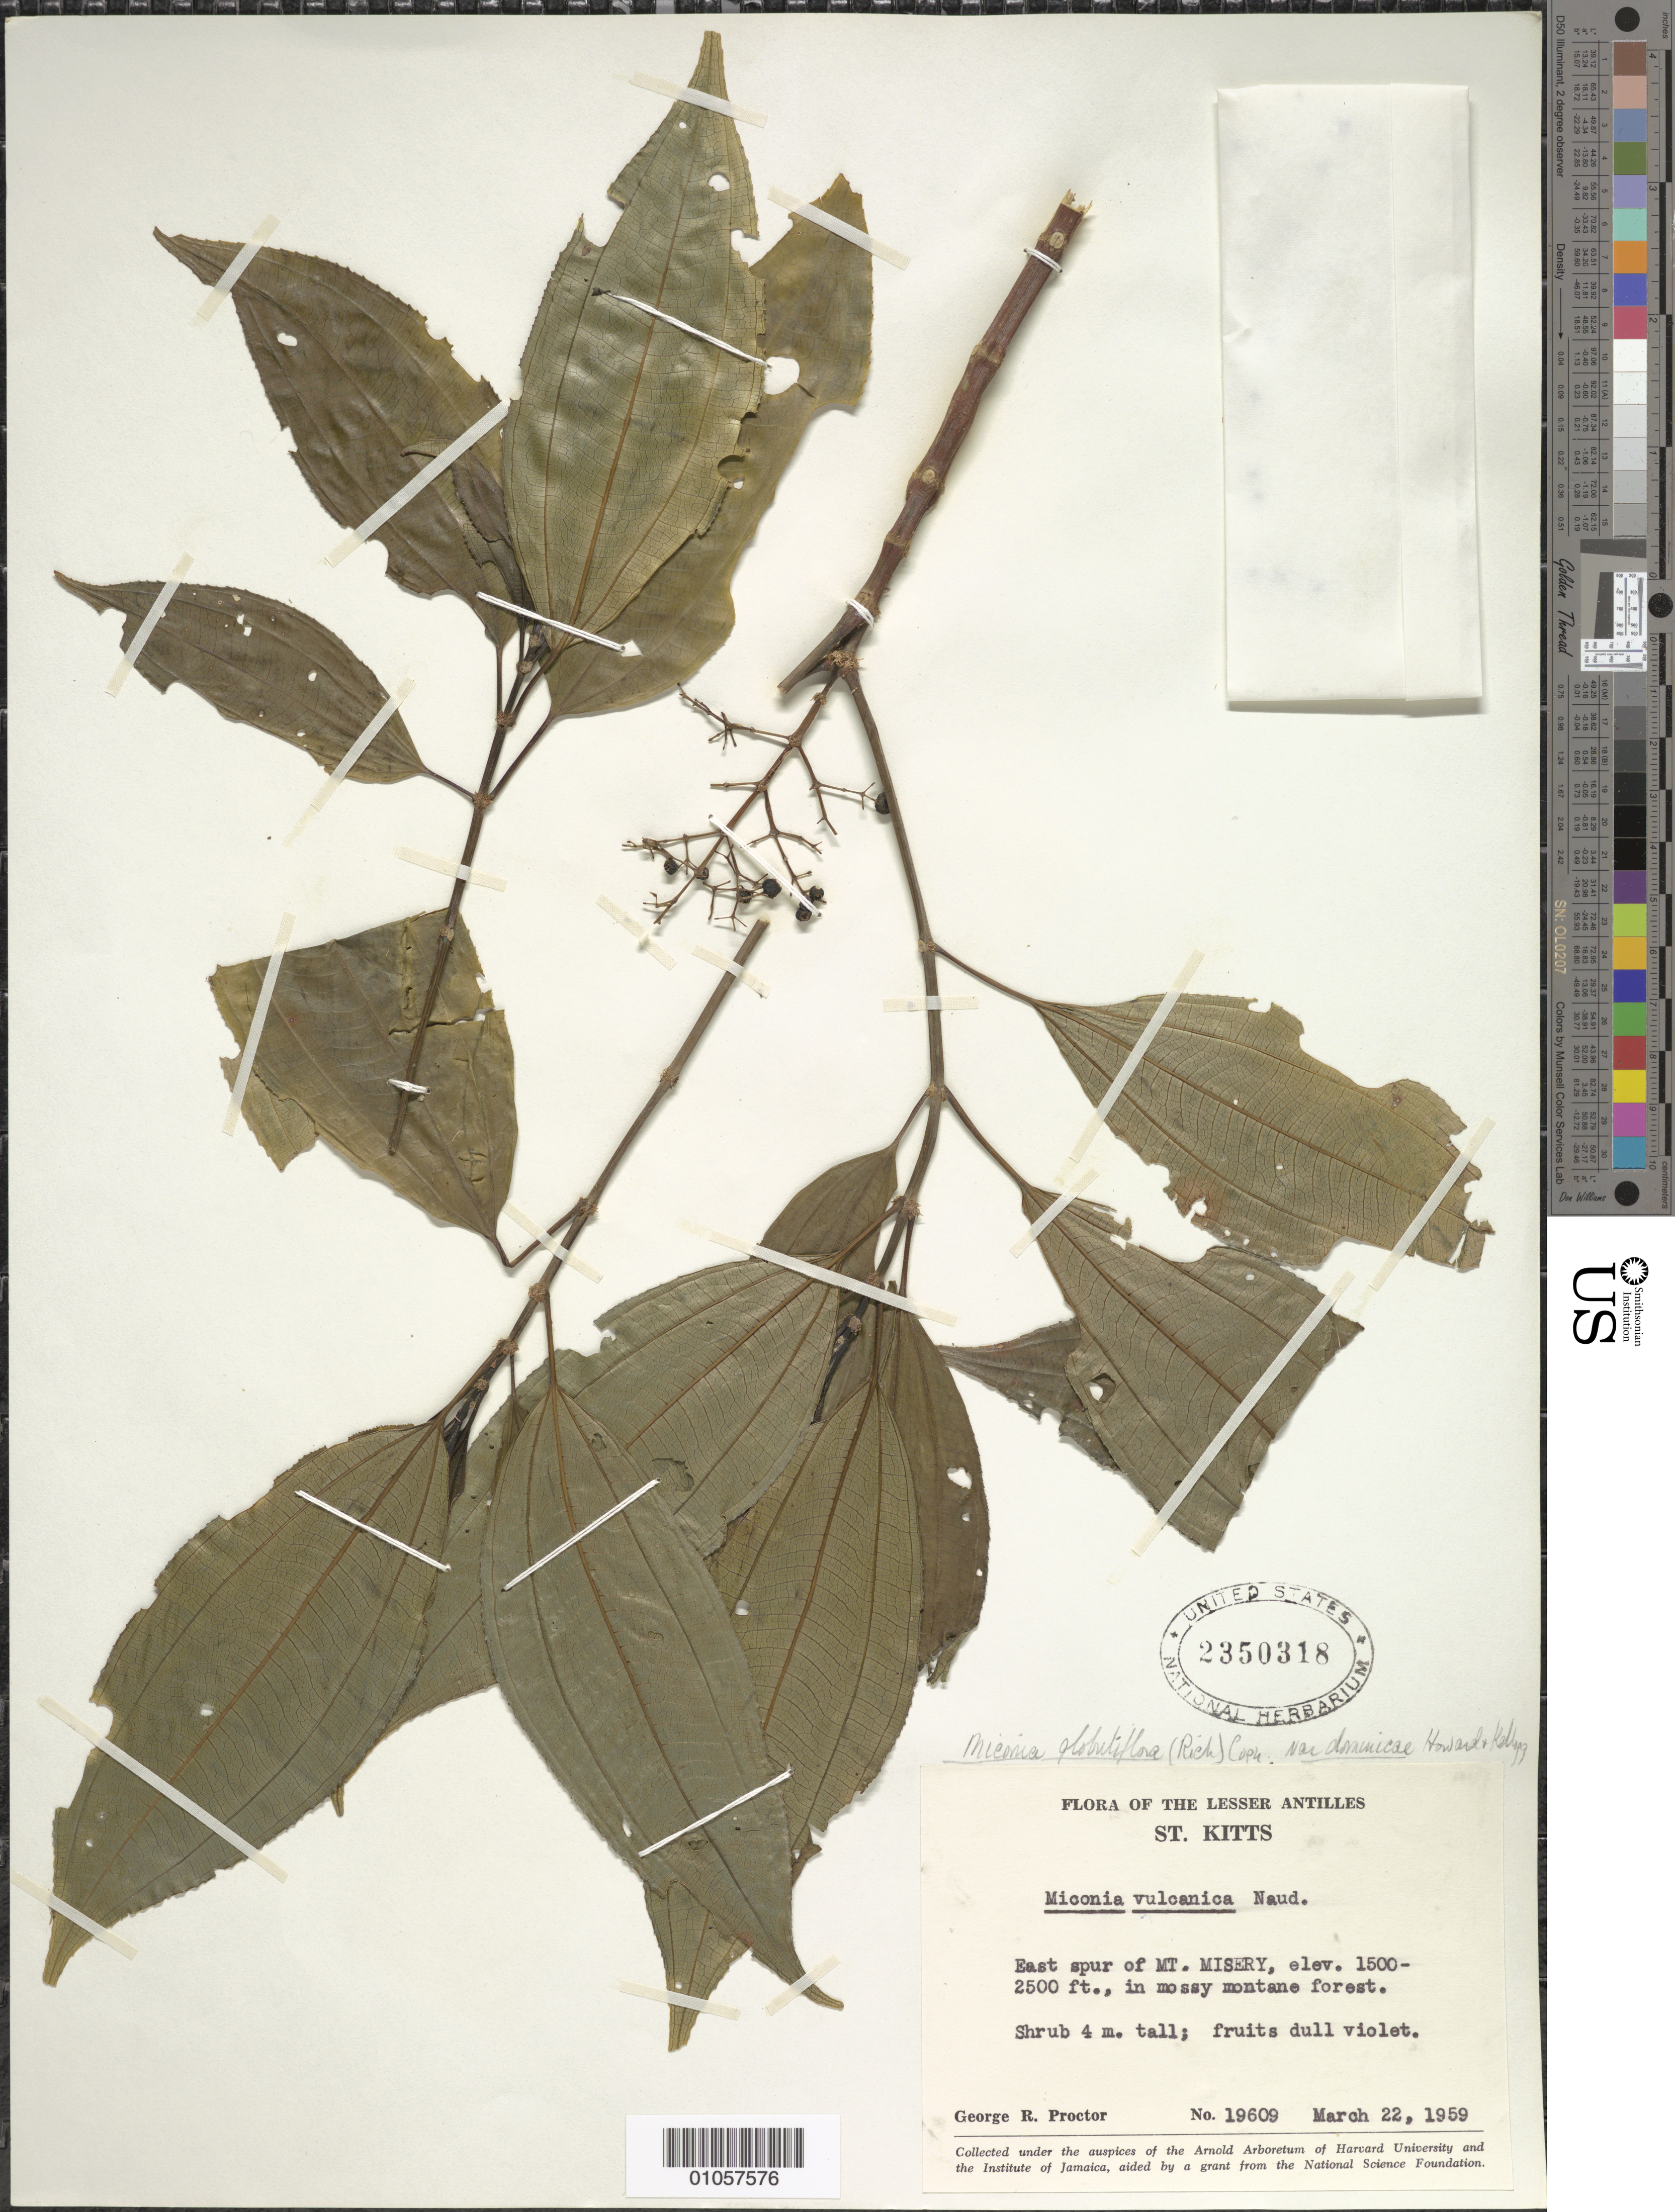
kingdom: Plantae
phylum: Tracheophyta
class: Magnoliopsida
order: Myrtales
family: Melastomataceae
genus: Miconia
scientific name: Miconia globuliflora var. dominicae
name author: R.A. Howard & E.A. Kellogg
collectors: G. R. Proctor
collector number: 19609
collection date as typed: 22 Mar 1959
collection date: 1959-03-22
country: St. Christopher-Nevis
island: St. Christopher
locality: Mt. Misery, E spur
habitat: Mossy montane forest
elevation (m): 457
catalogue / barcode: US 2350318